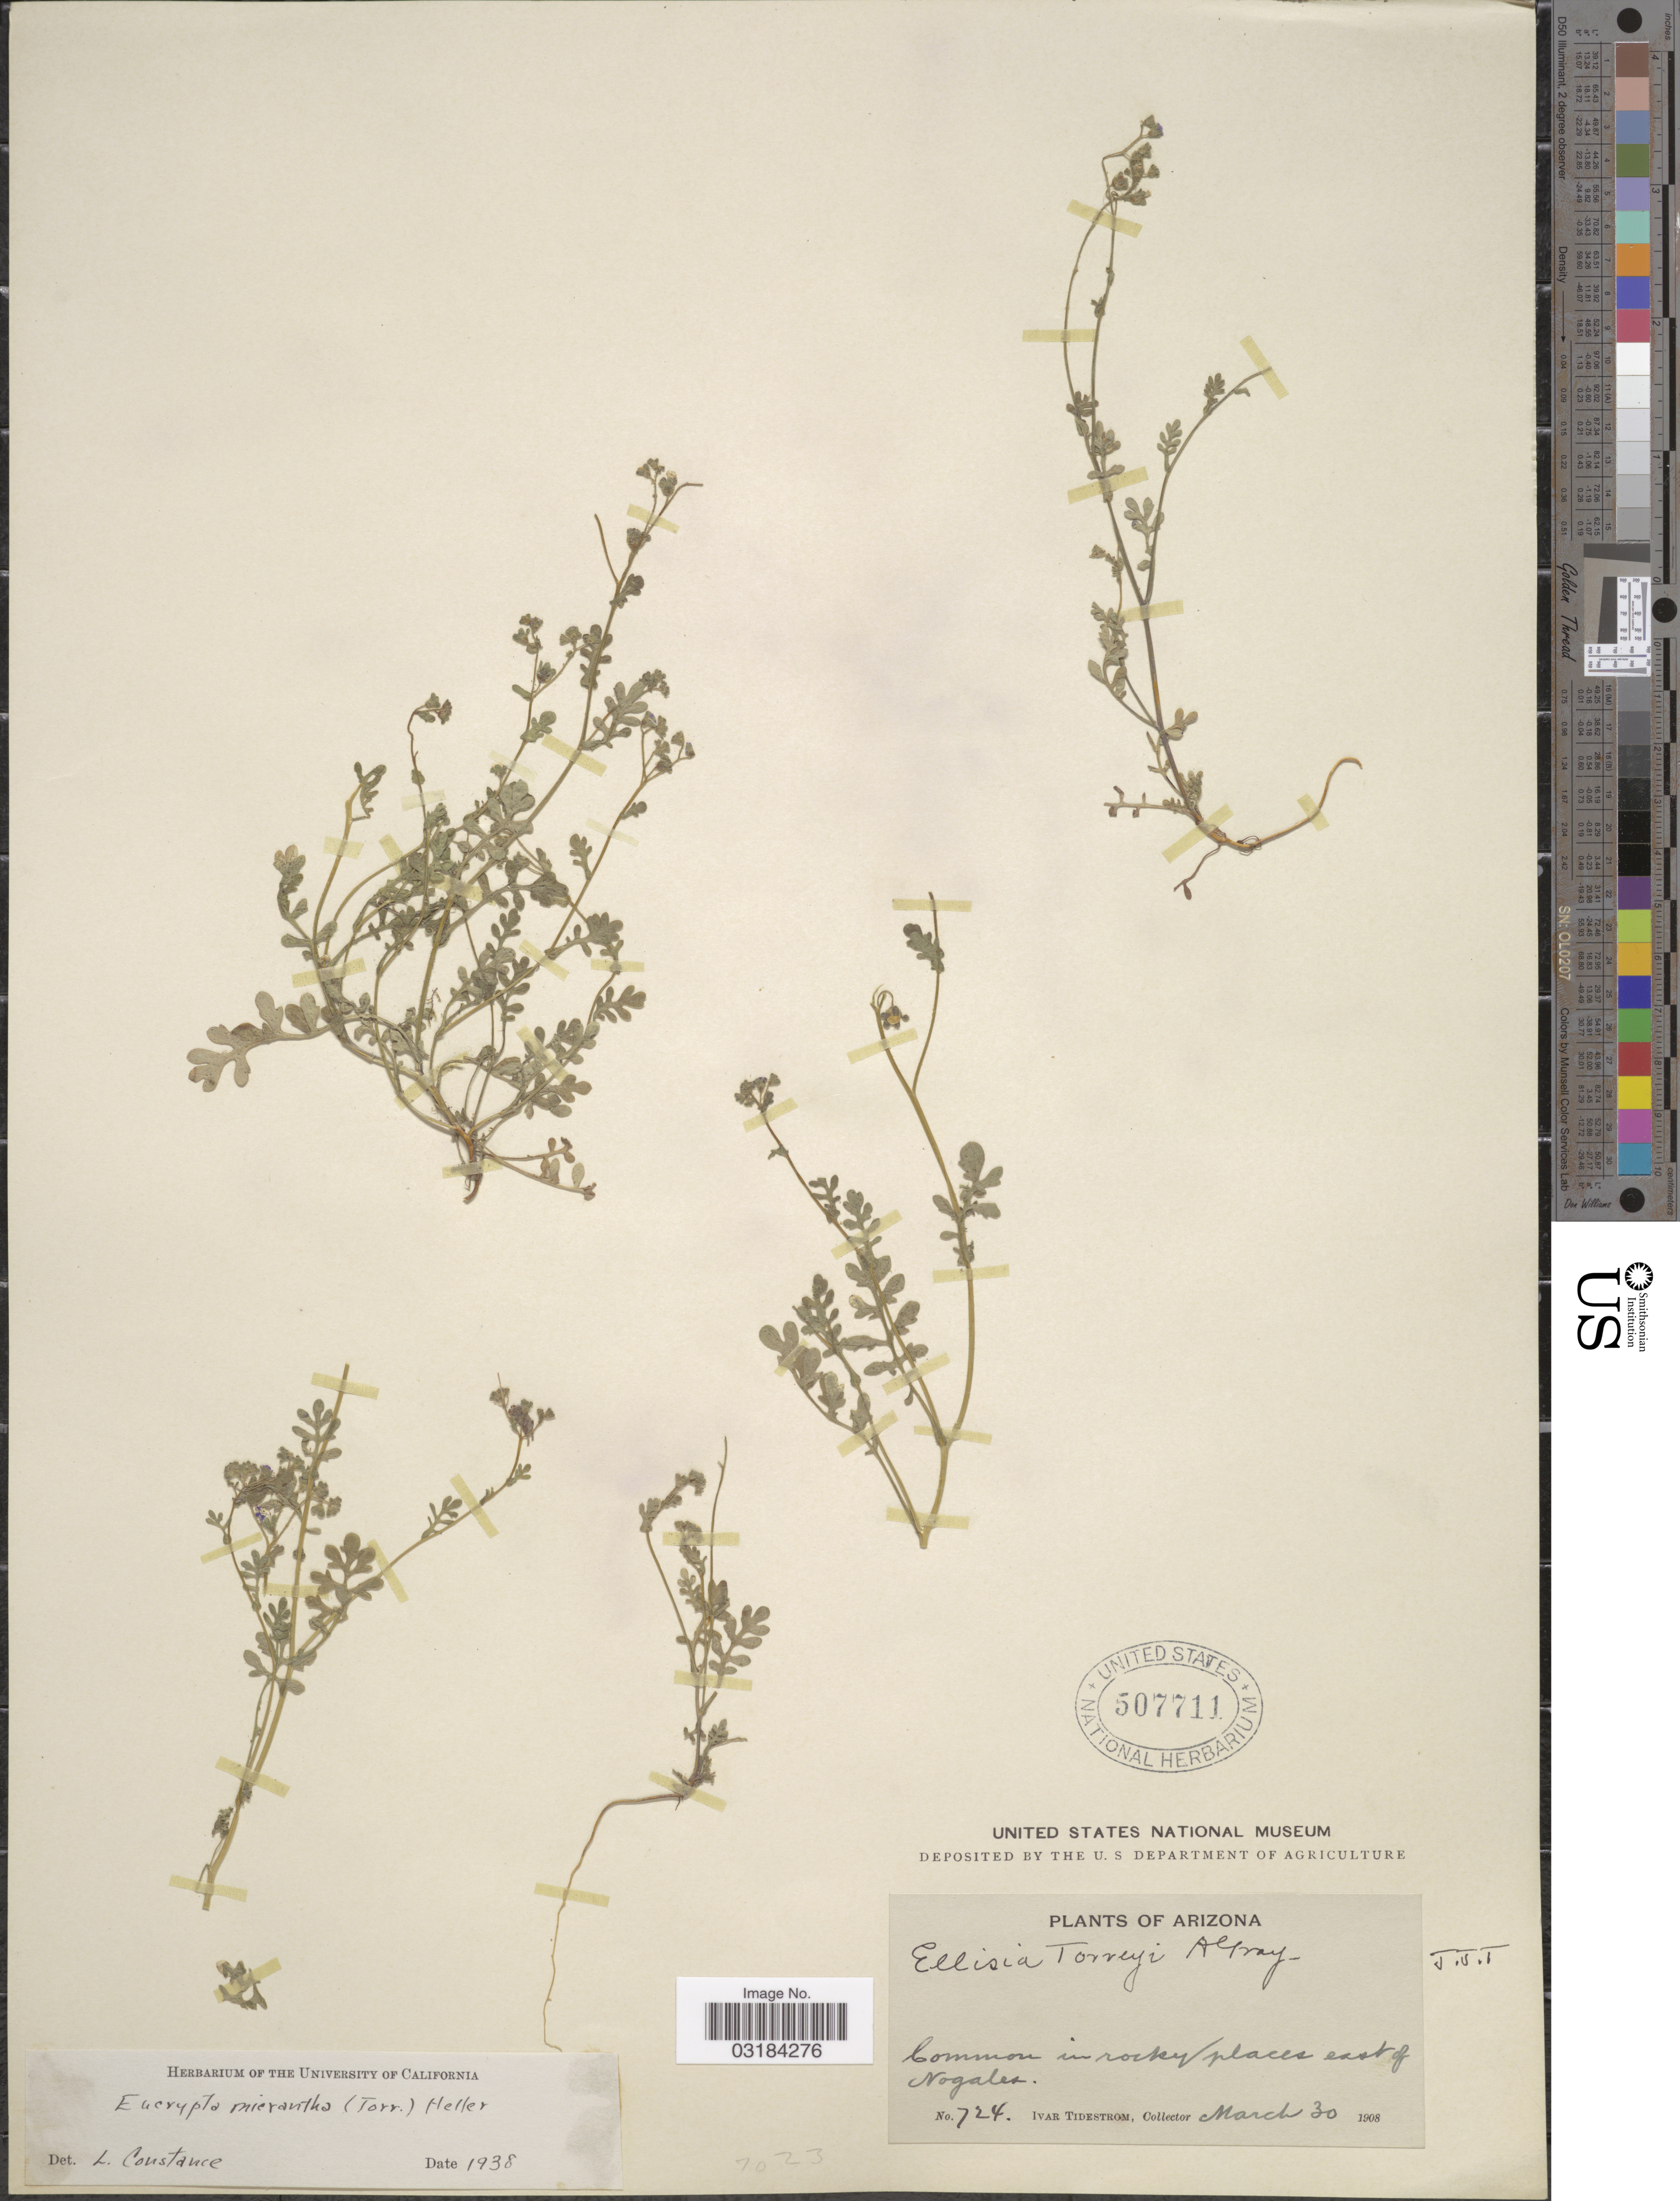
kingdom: Plantae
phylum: Tracheophyta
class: Magnoliopsida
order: Boraginales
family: Hydrophyllaceae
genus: Eucrypta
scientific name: Eucrypta micrantha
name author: (Torr.) A. Heller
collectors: I. F. Tidestrom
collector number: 724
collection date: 1908-03-30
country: United States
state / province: Arizona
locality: Common in rocky places east of Nogales.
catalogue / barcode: US 507711